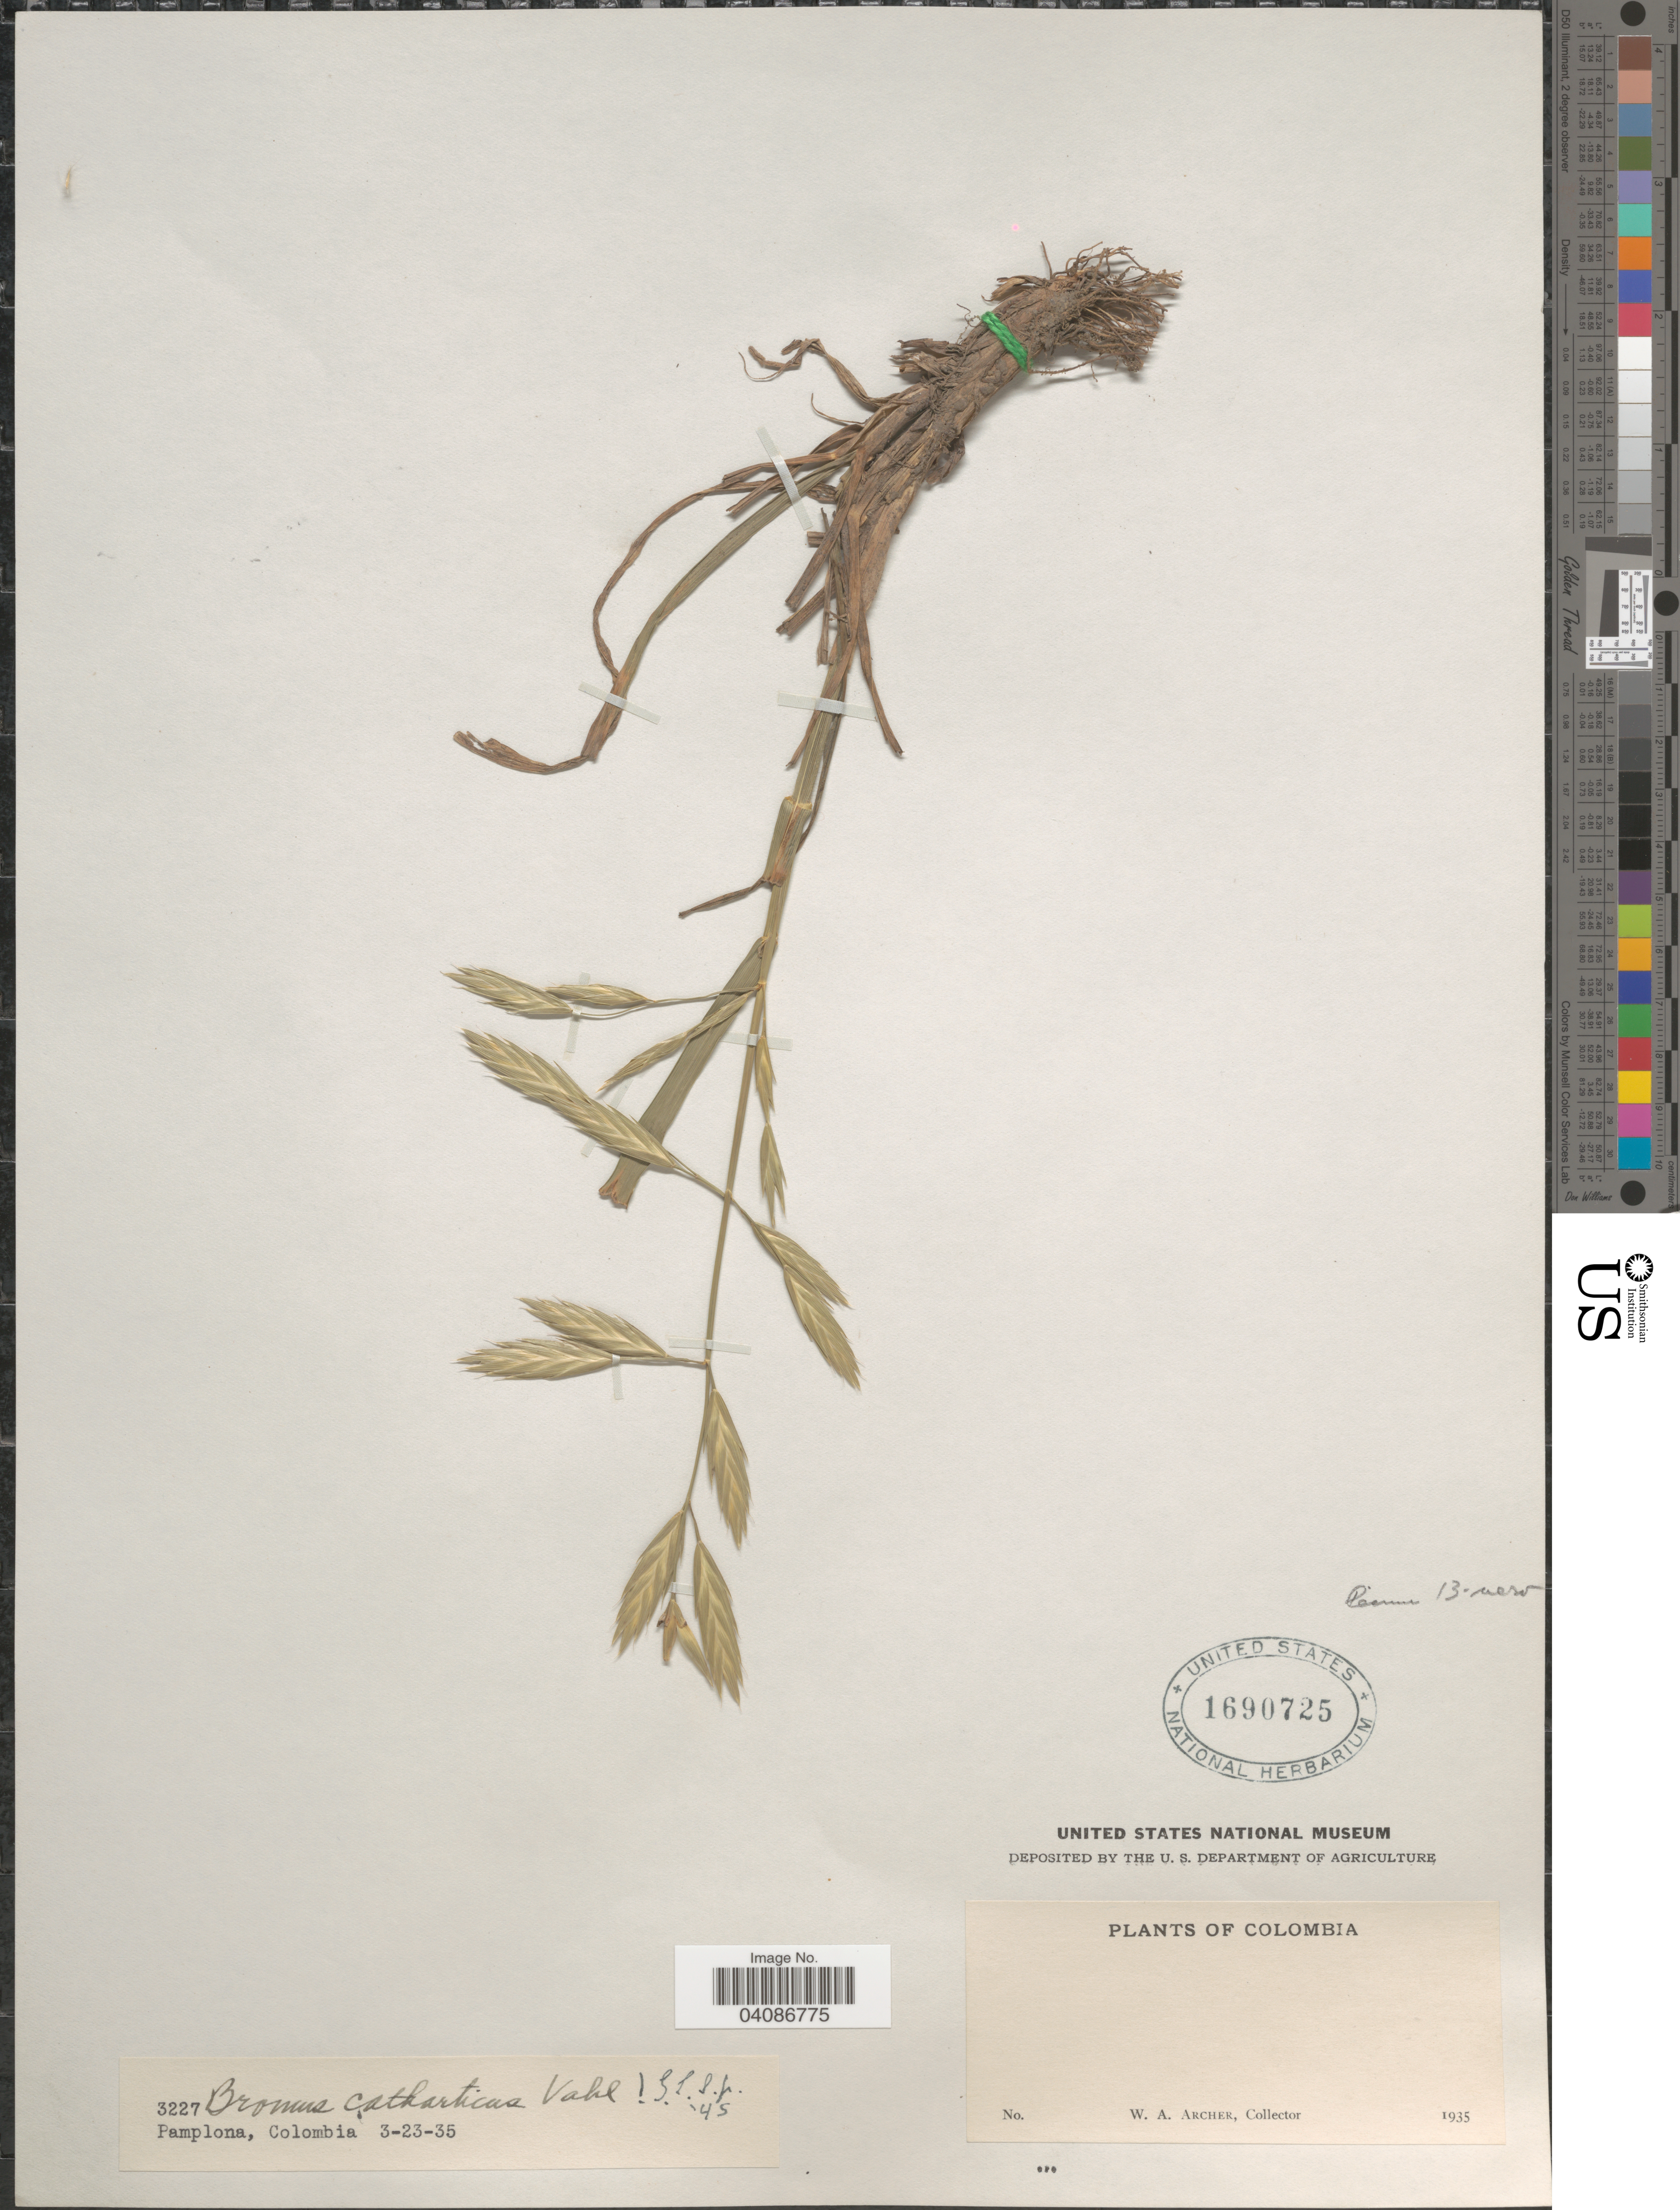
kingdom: Plantae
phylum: Tracheophyta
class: Liliopsida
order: Poales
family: Poaceae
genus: Bromus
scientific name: Bromus catharticus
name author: Vahl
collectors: W. Archer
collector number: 3227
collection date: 1935-03-23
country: Colombia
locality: Pamplona.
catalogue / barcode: US 1690725